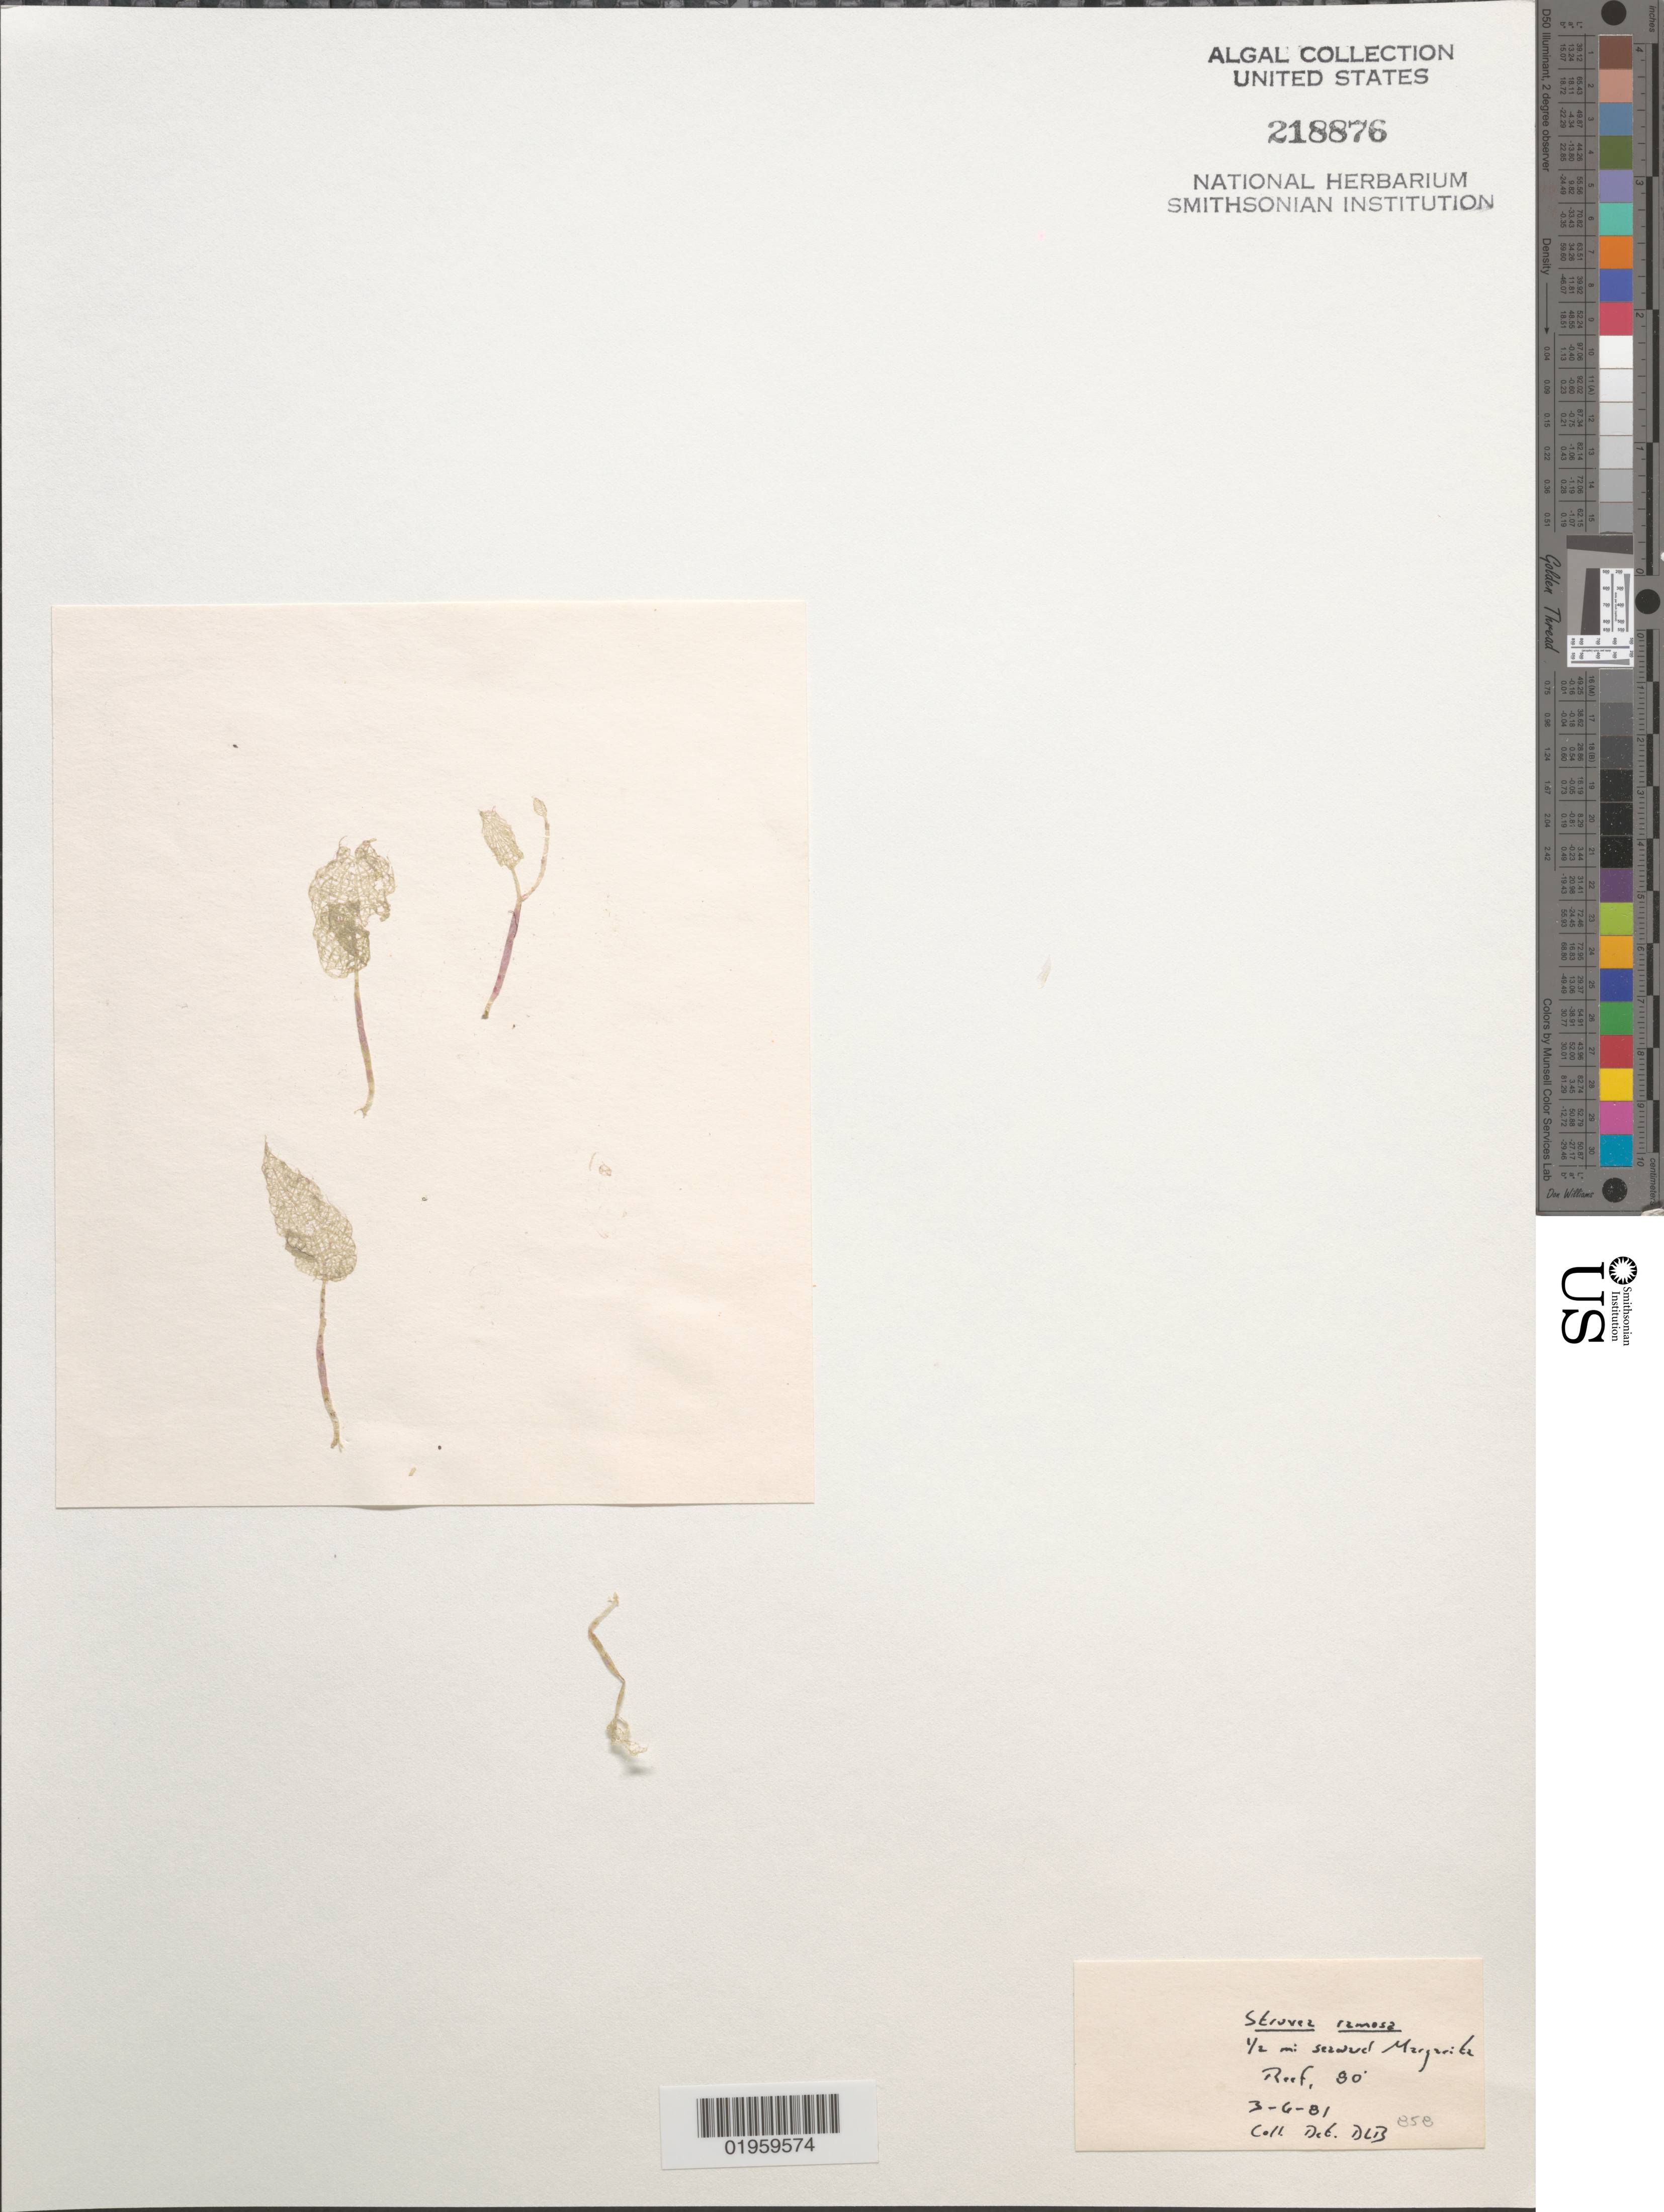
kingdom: Plantae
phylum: Chlorophyta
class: Ulvophyceae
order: Siphonocladales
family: Boodleaceae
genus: Phyllodictyon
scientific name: Phyllodictyon pulcherrimum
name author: J.E. Gray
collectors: D.L. Ballantine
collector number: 858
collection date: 1981-03-06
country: Puerto Rico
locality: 1/2 mi seaward Margarita Reef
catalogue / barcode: US 218876